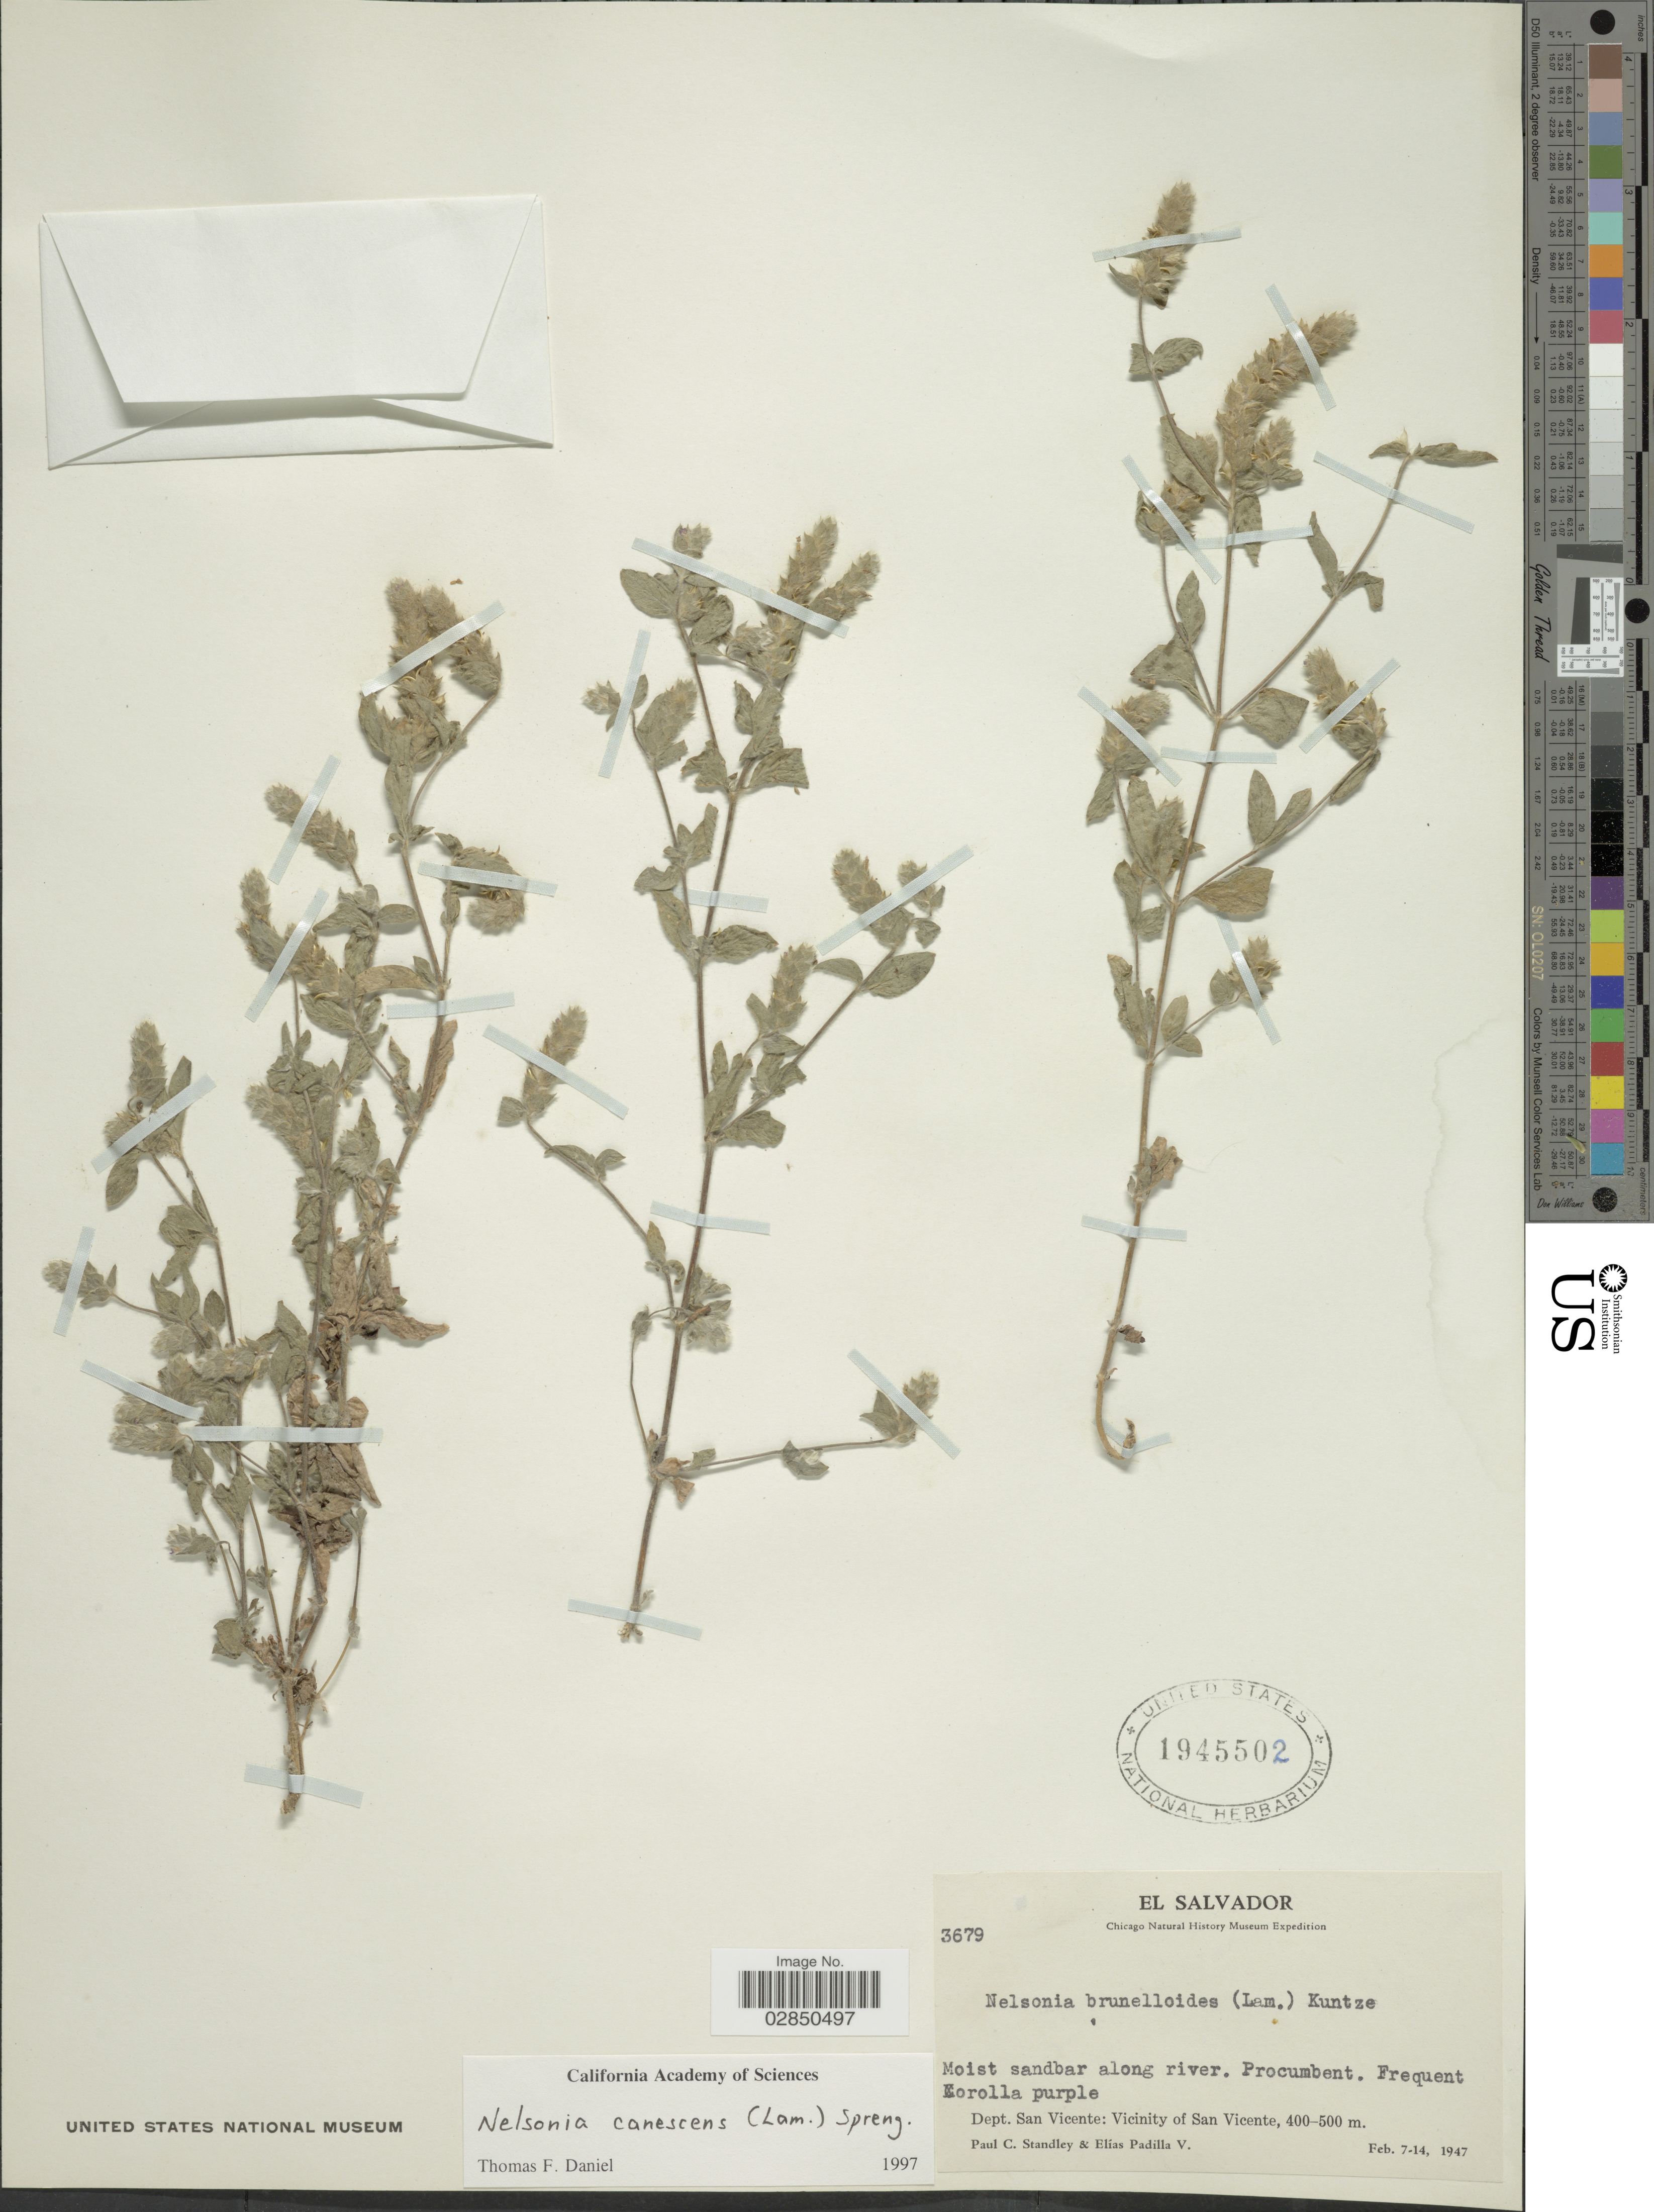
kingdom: Plantae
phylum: Tracheophyta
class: Magnoliopsida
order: Lamiales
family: Acanthaceae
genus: Nelsonia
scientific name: Nelsonia brunelloides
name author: (Lam.) Kuntze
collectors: P. C. Standley & E. Padilla V.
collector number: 3679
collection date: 1947-02-07/1947-02-14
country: El Salvador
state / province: San Vincente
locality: Dept. San Vicente: Vicinity of San Vicente.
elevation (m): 400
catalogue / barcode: US 1945502